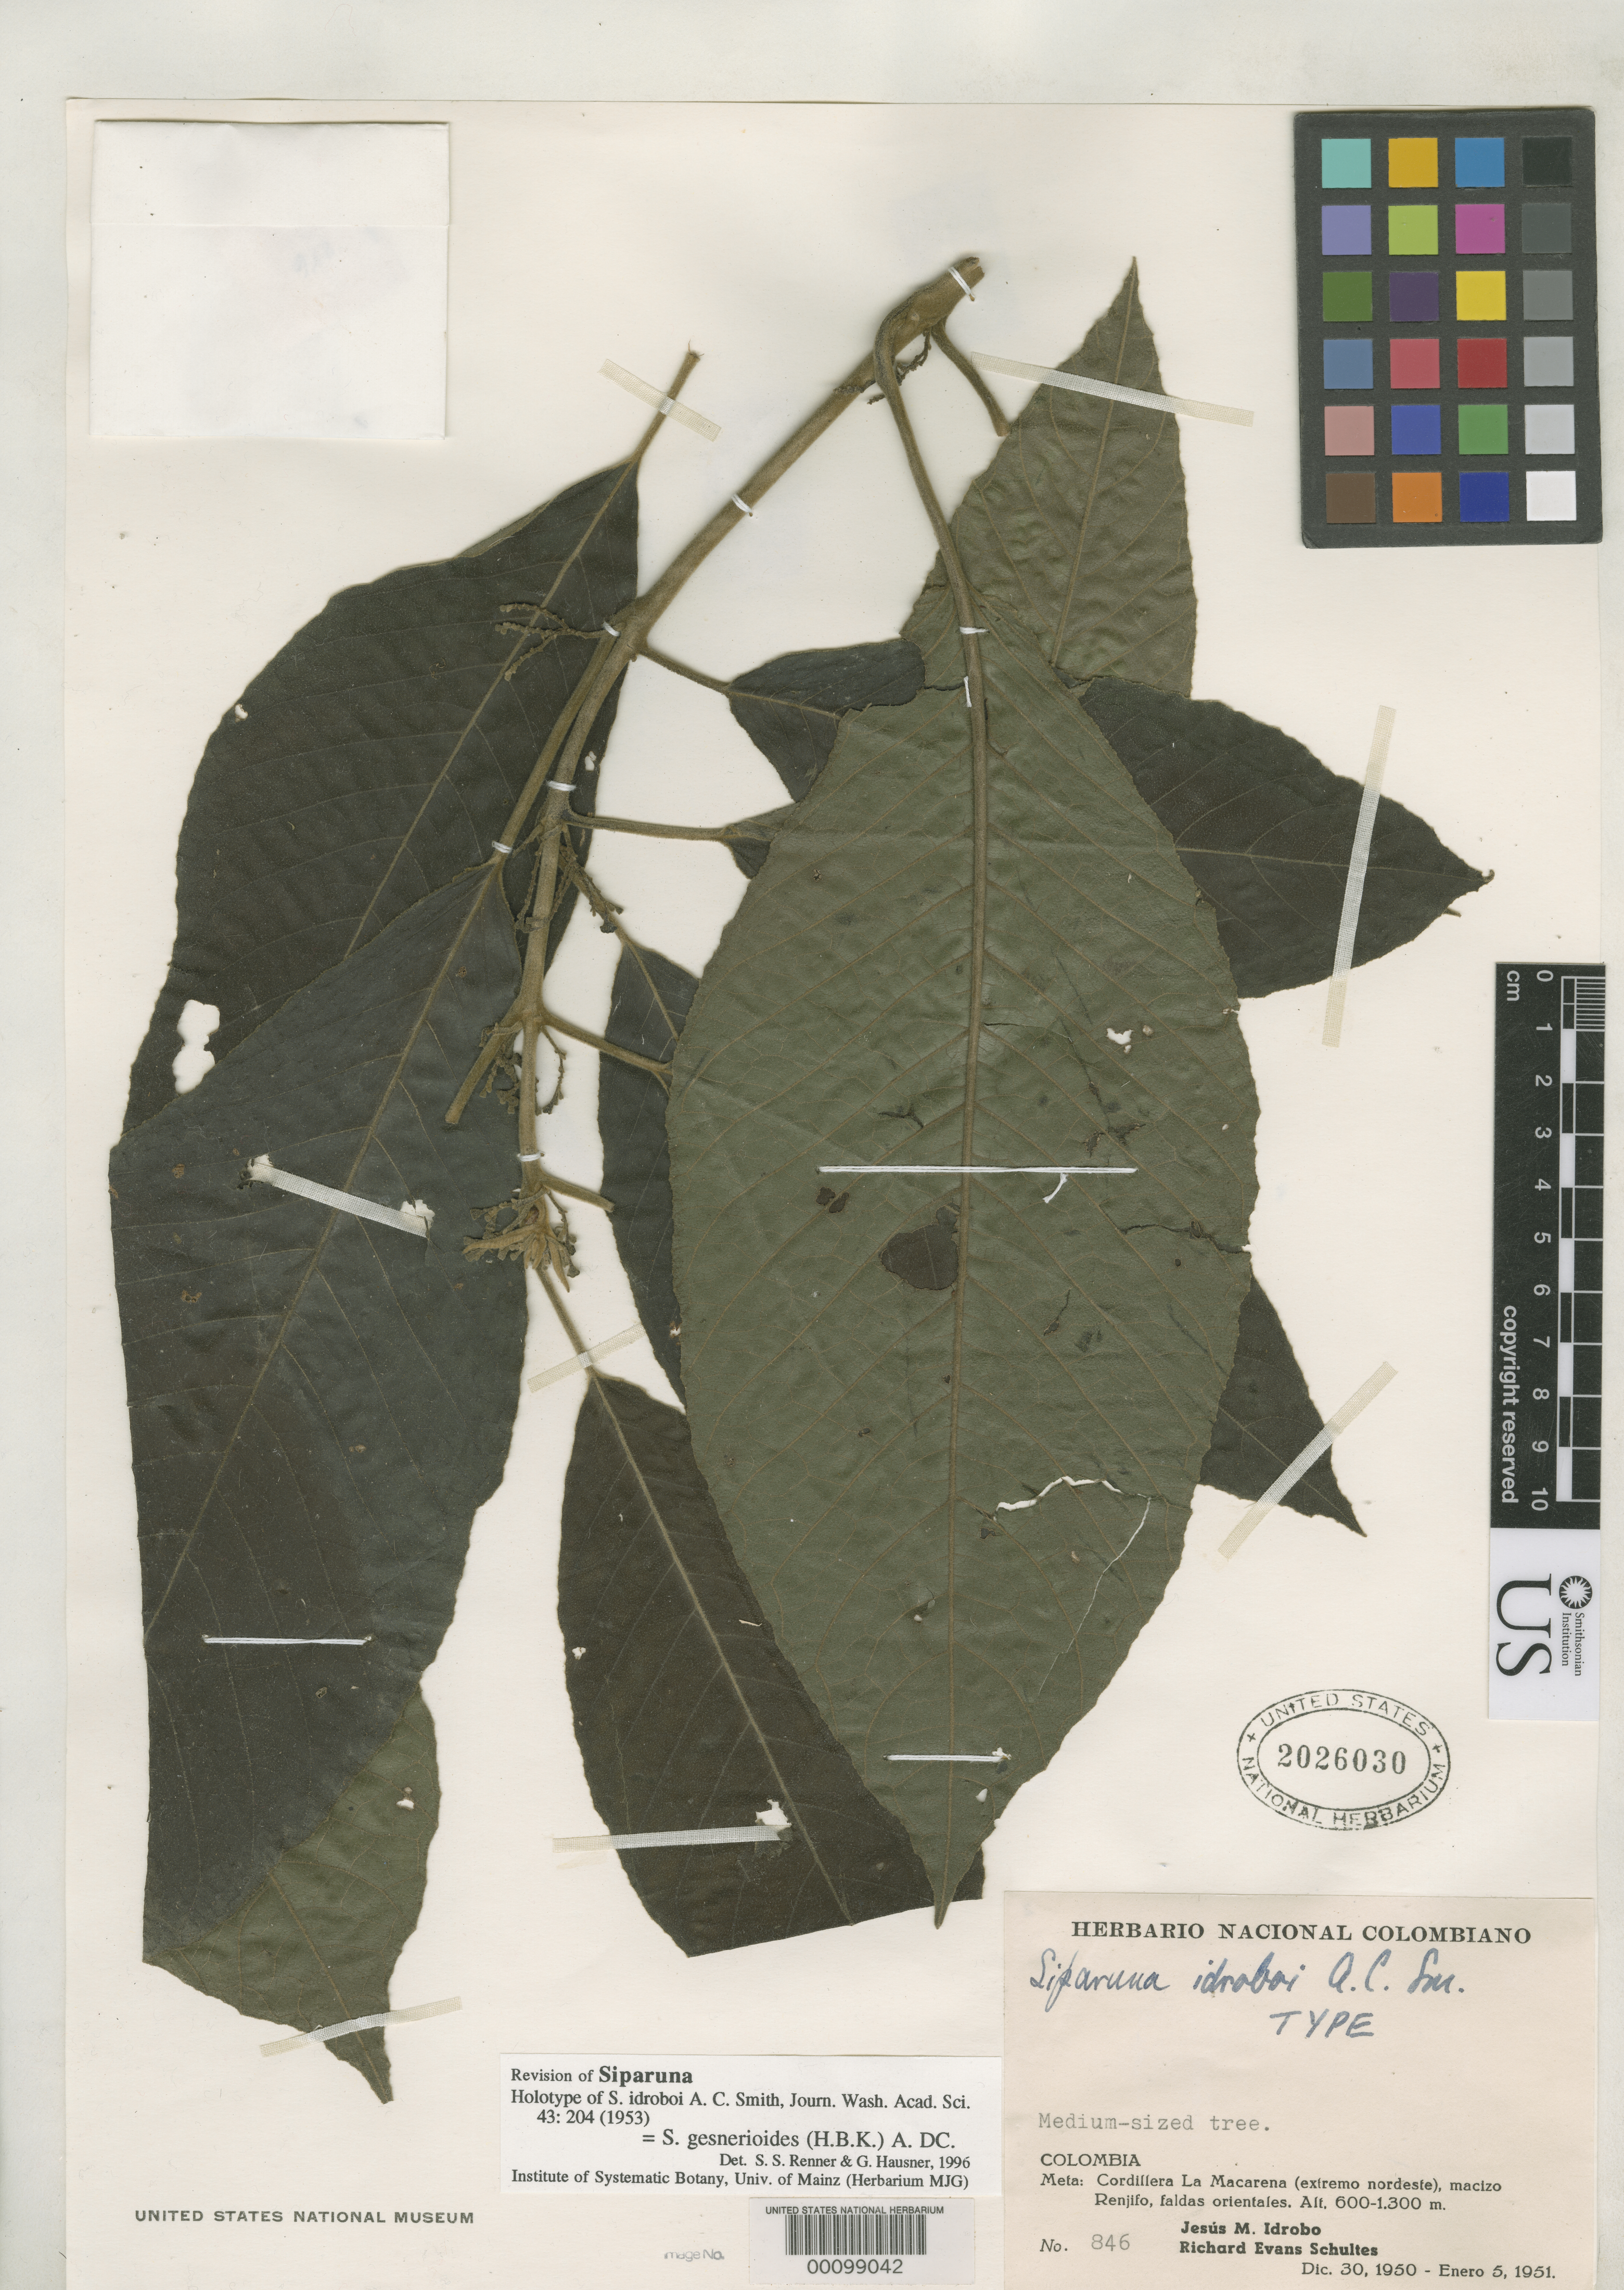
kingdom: Plantae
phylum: Tracheophyta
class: Magnoliopsida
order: Laurales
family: Siparunaceae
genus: Siparuna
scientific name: Siparuna idroboi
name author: A.C. Sm.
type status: Holotype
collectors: J. M. Idrobo & R. E. Schultes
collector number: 846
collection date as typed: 30 Dec 1950 to 05 Jan 1951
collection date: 1950-12-30/1951-01-05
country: Colombia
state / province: Meta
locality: Cordillera la Macarena (extreme NE), Macizo Renjifo, Faldas Orientales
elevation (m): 600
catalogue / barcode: US 2026030